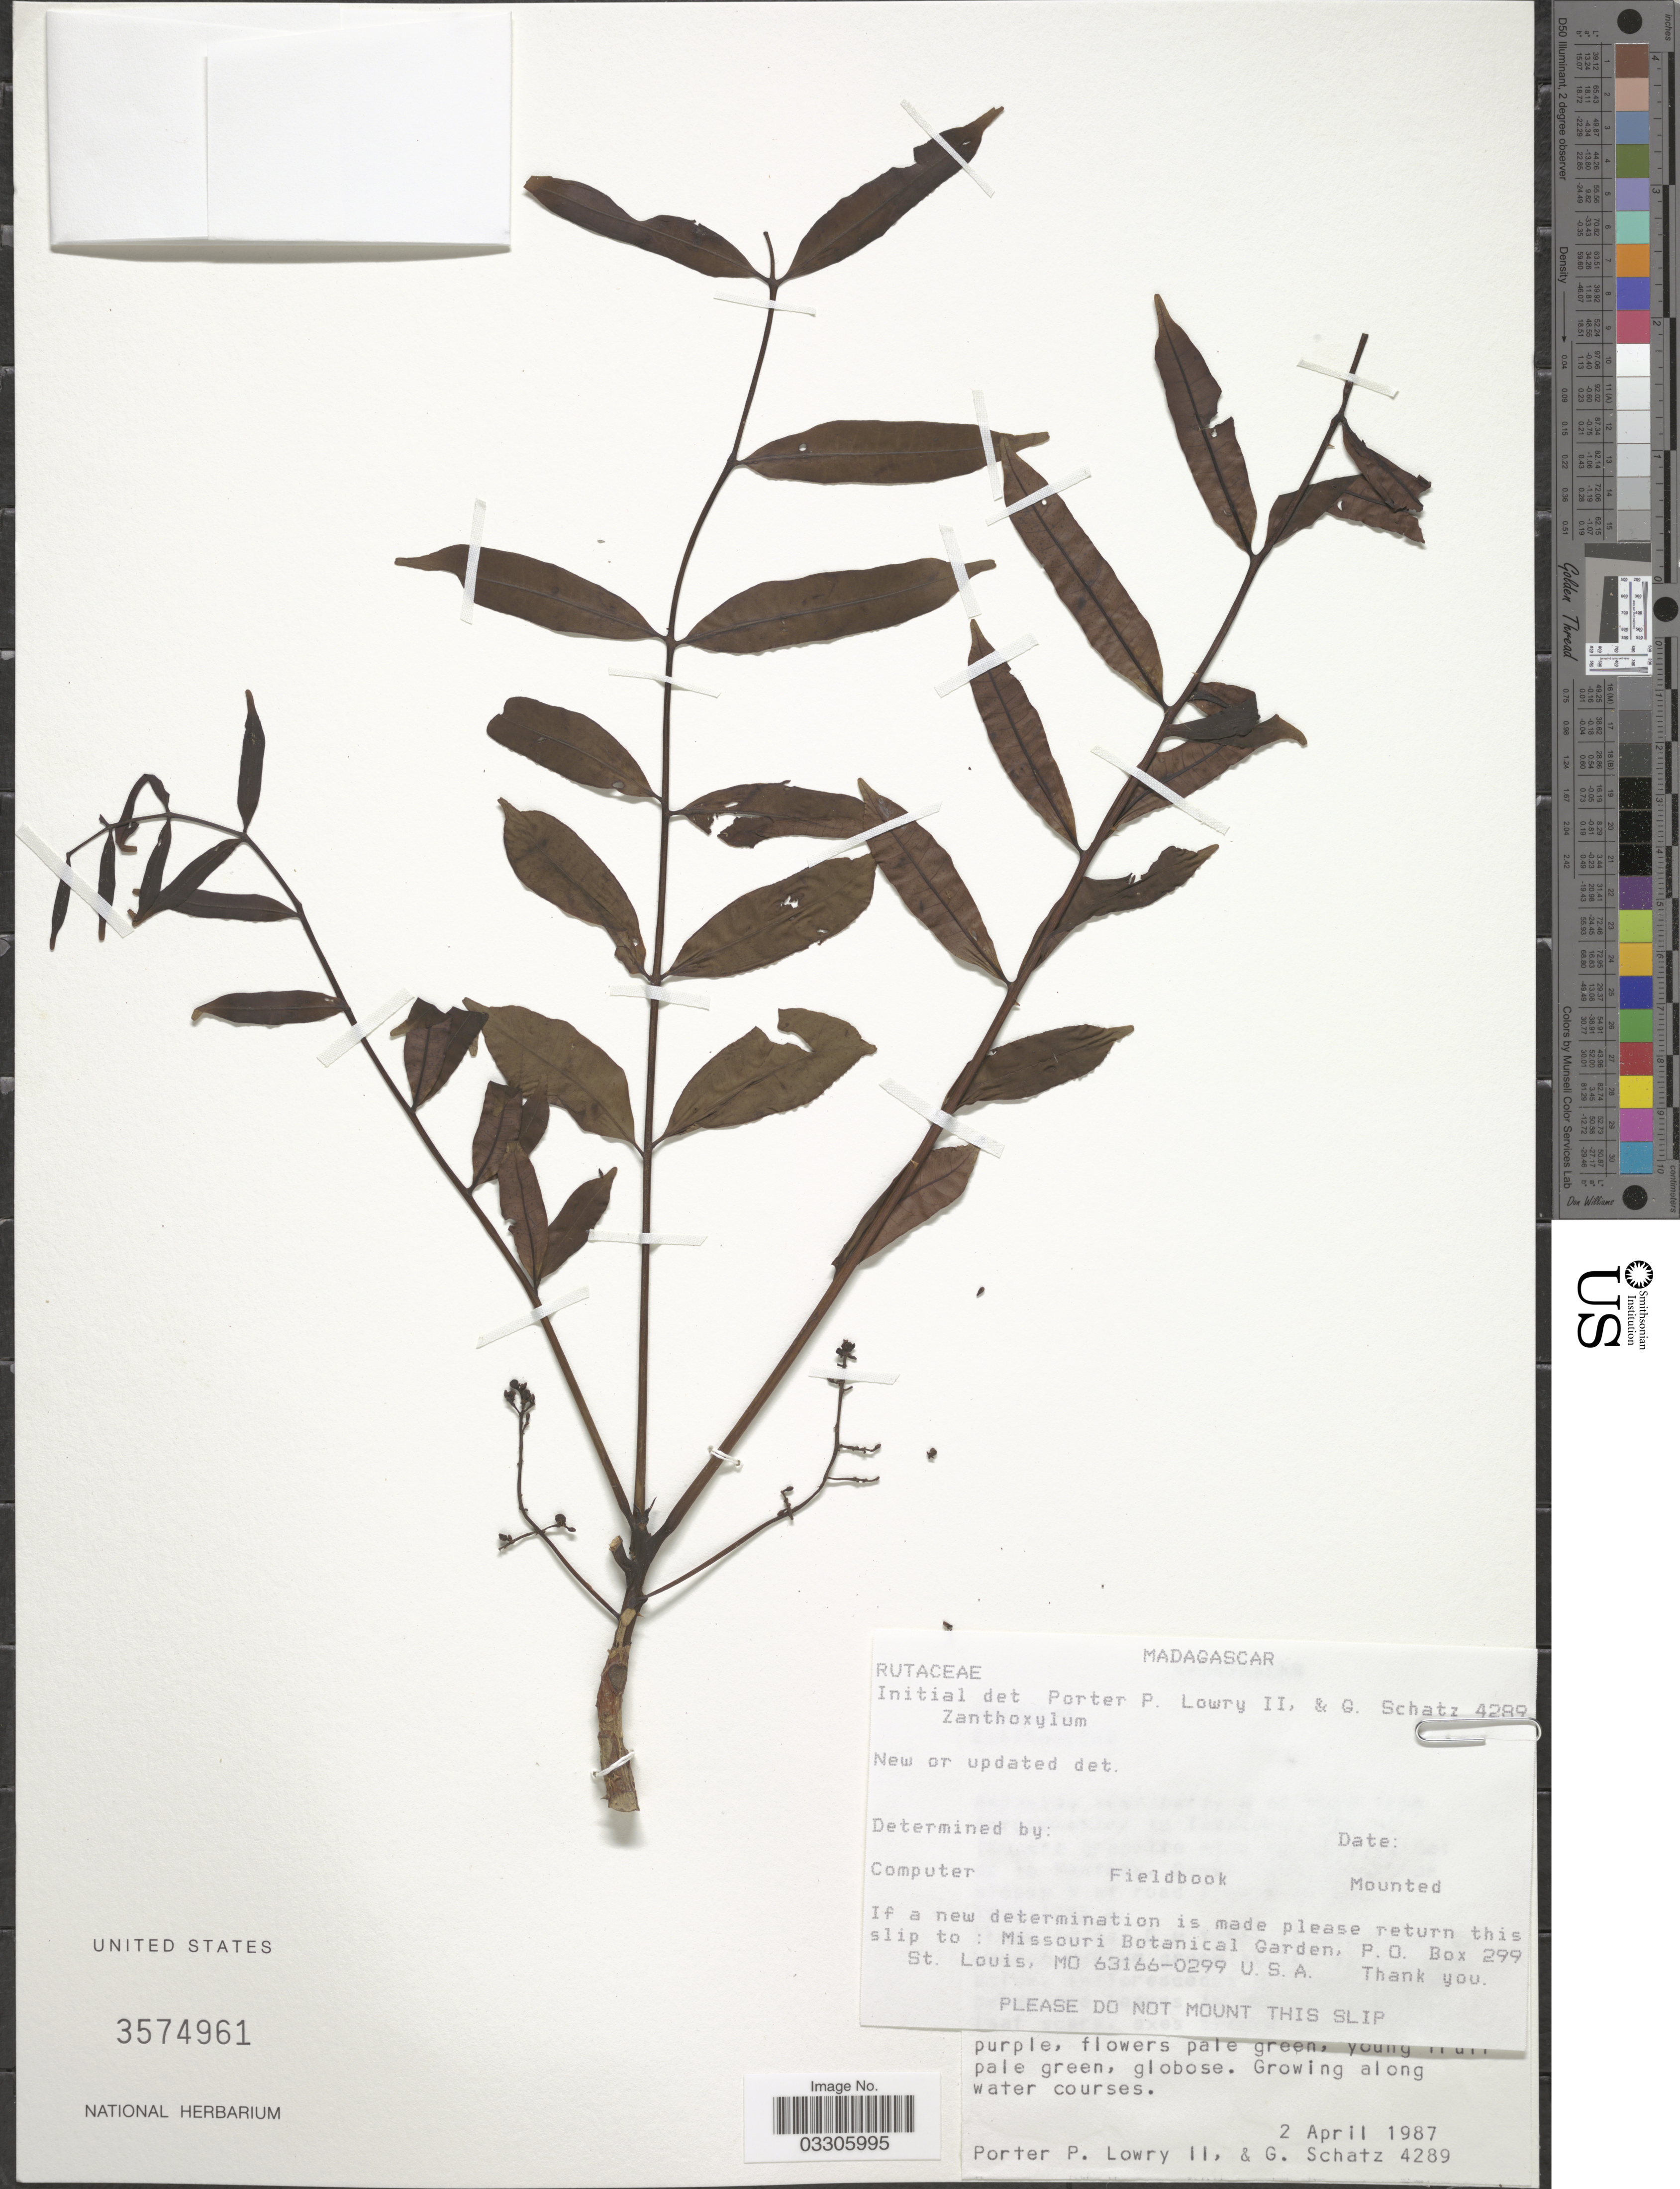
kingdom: Plantae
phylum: Tracheophyta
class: Magnoliopsida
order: Sapindales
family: Rutaceae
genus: Zanthoxylum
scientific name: Zanthoxylum sp.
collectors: P. P. Lowry & G. C. Schatz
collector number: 4289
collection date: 1987-04-02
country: Madagascar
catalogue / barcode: US 3574961